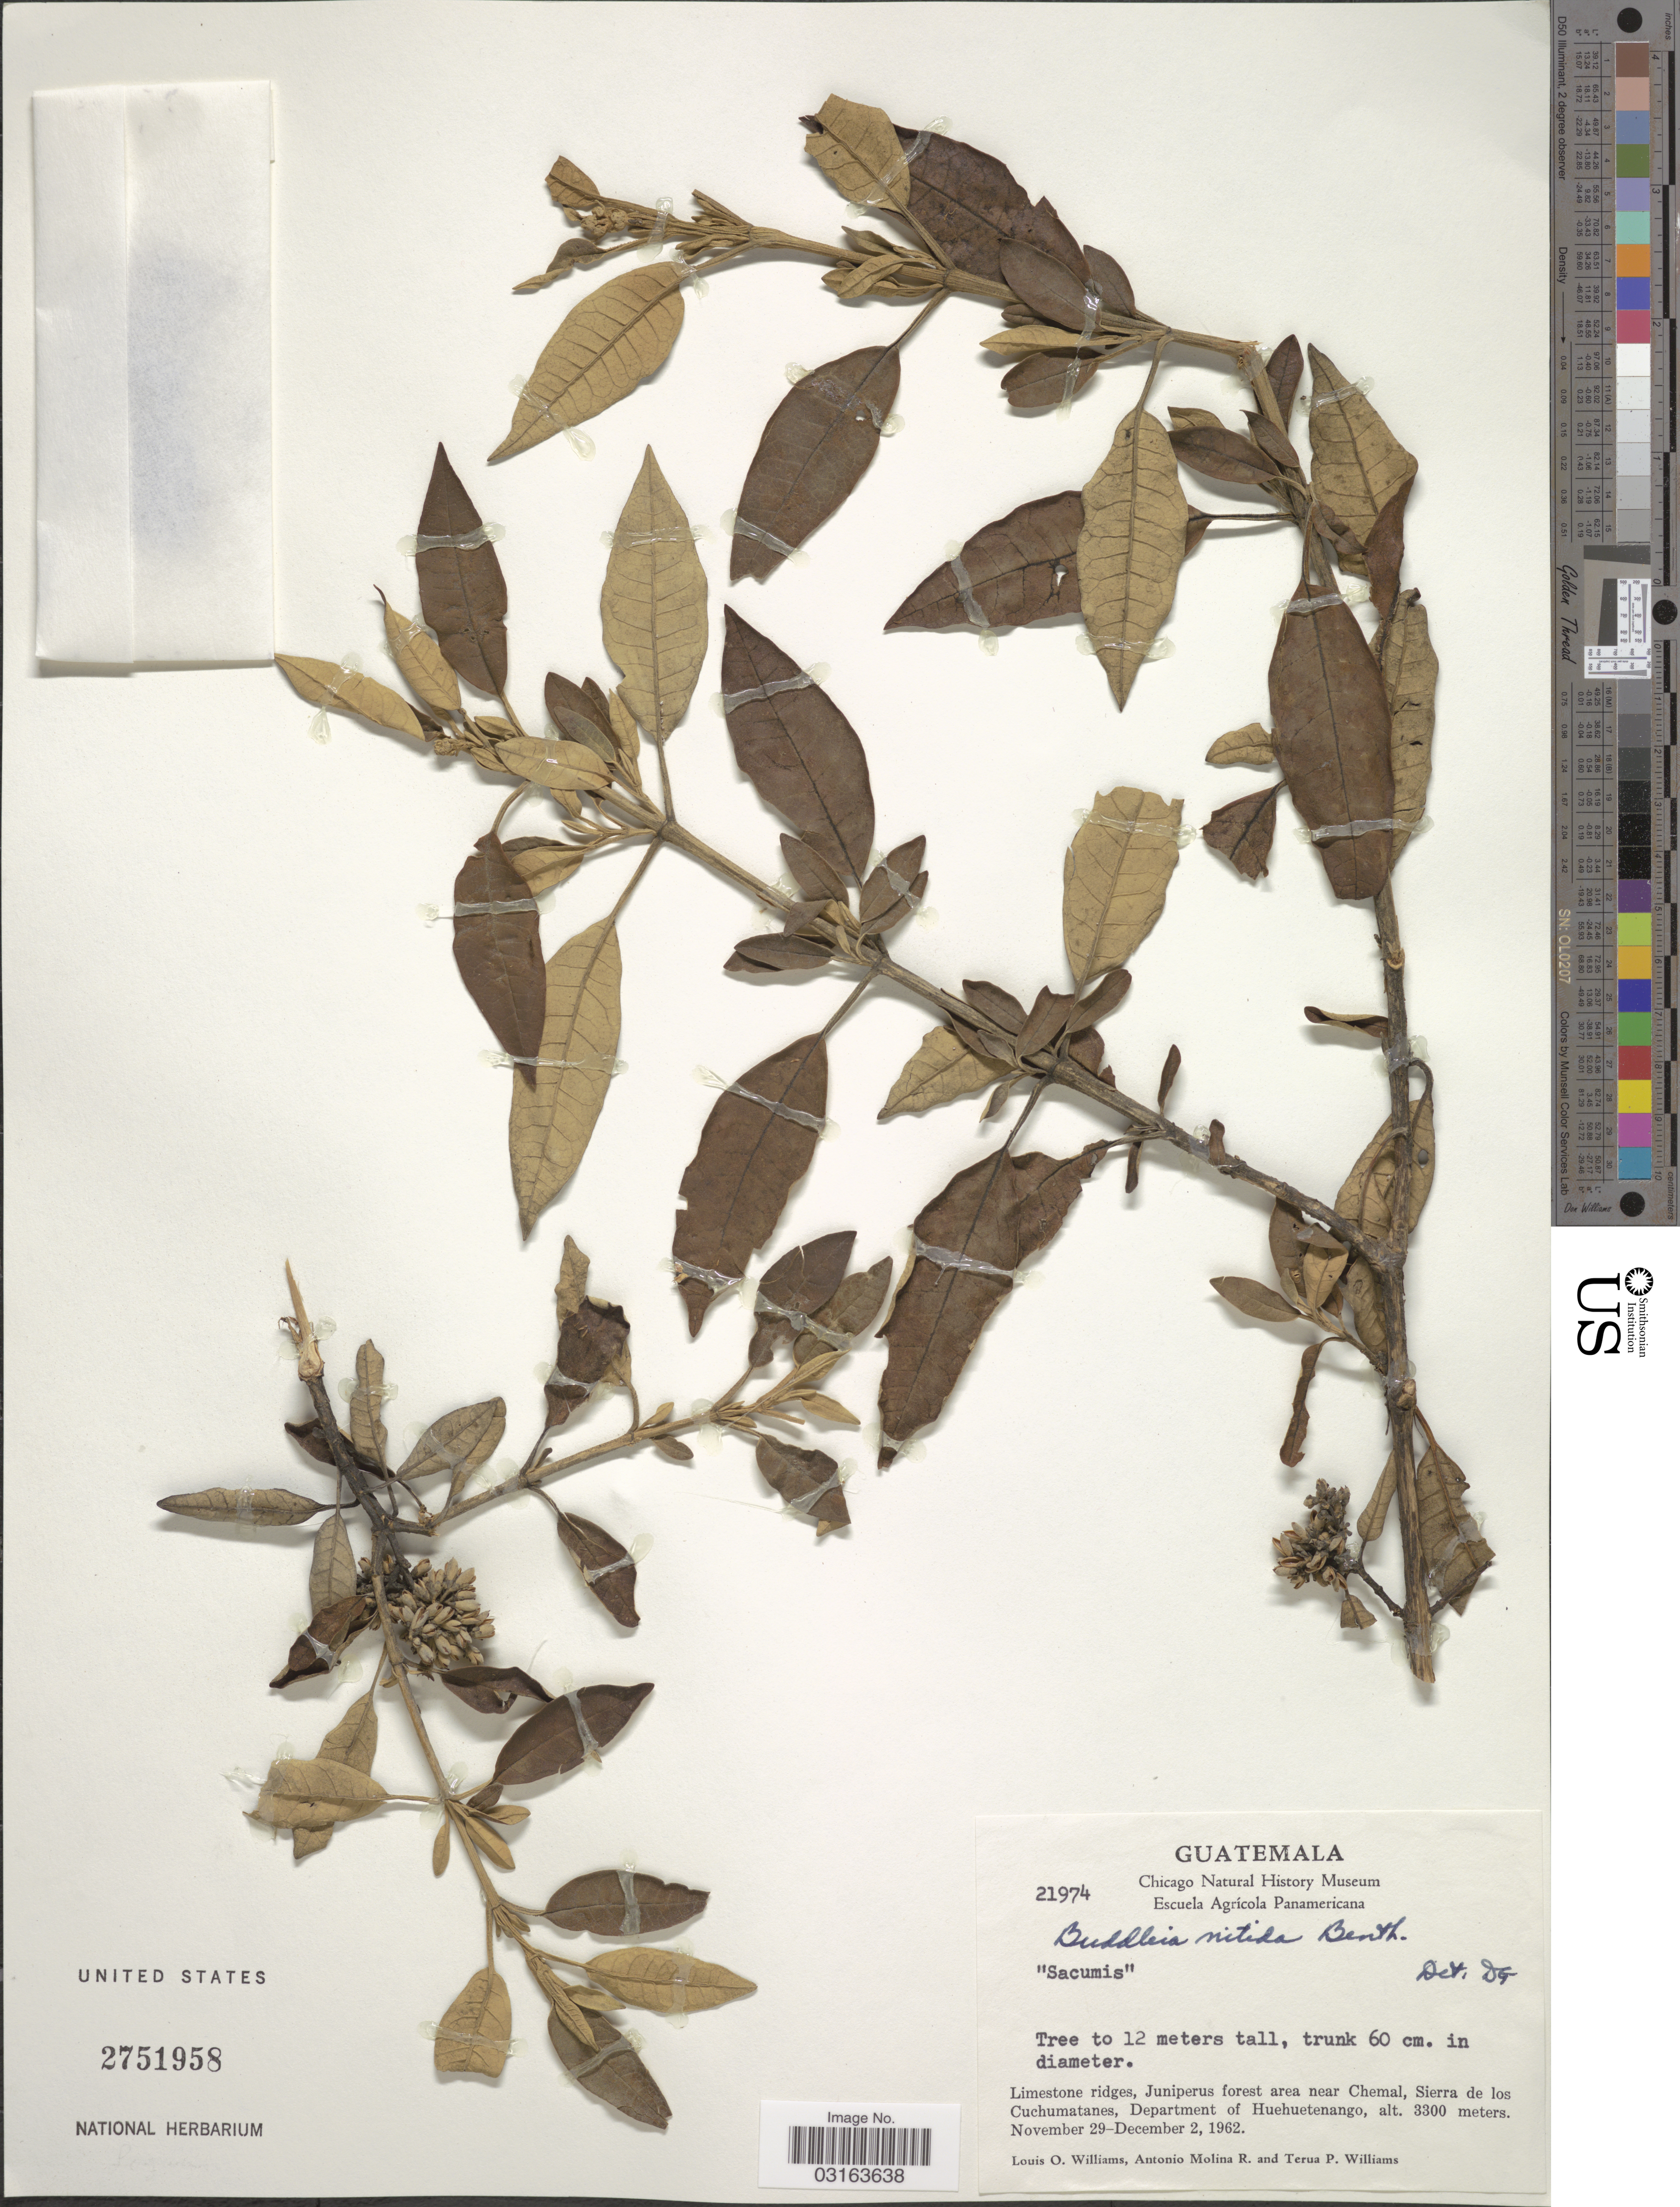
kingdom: Plantae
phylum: Tracheophyta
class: Magnoliopsida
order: Lamiales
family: Scrophulariaceae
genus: Buddleja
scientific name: Buddleja nitida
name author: Benth.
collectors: L. O. Williams, A. Molina R. & T. Williams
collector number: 21974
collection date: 1962-11-29/1962-12-02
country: Guatemala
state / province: Huehuetenango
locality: Limestone ridges, Juniperus forest area near Chemal, Sierra de los Cuchumatanes, Department of Huehuetenango.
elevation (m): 3300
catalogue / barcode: US 2751958